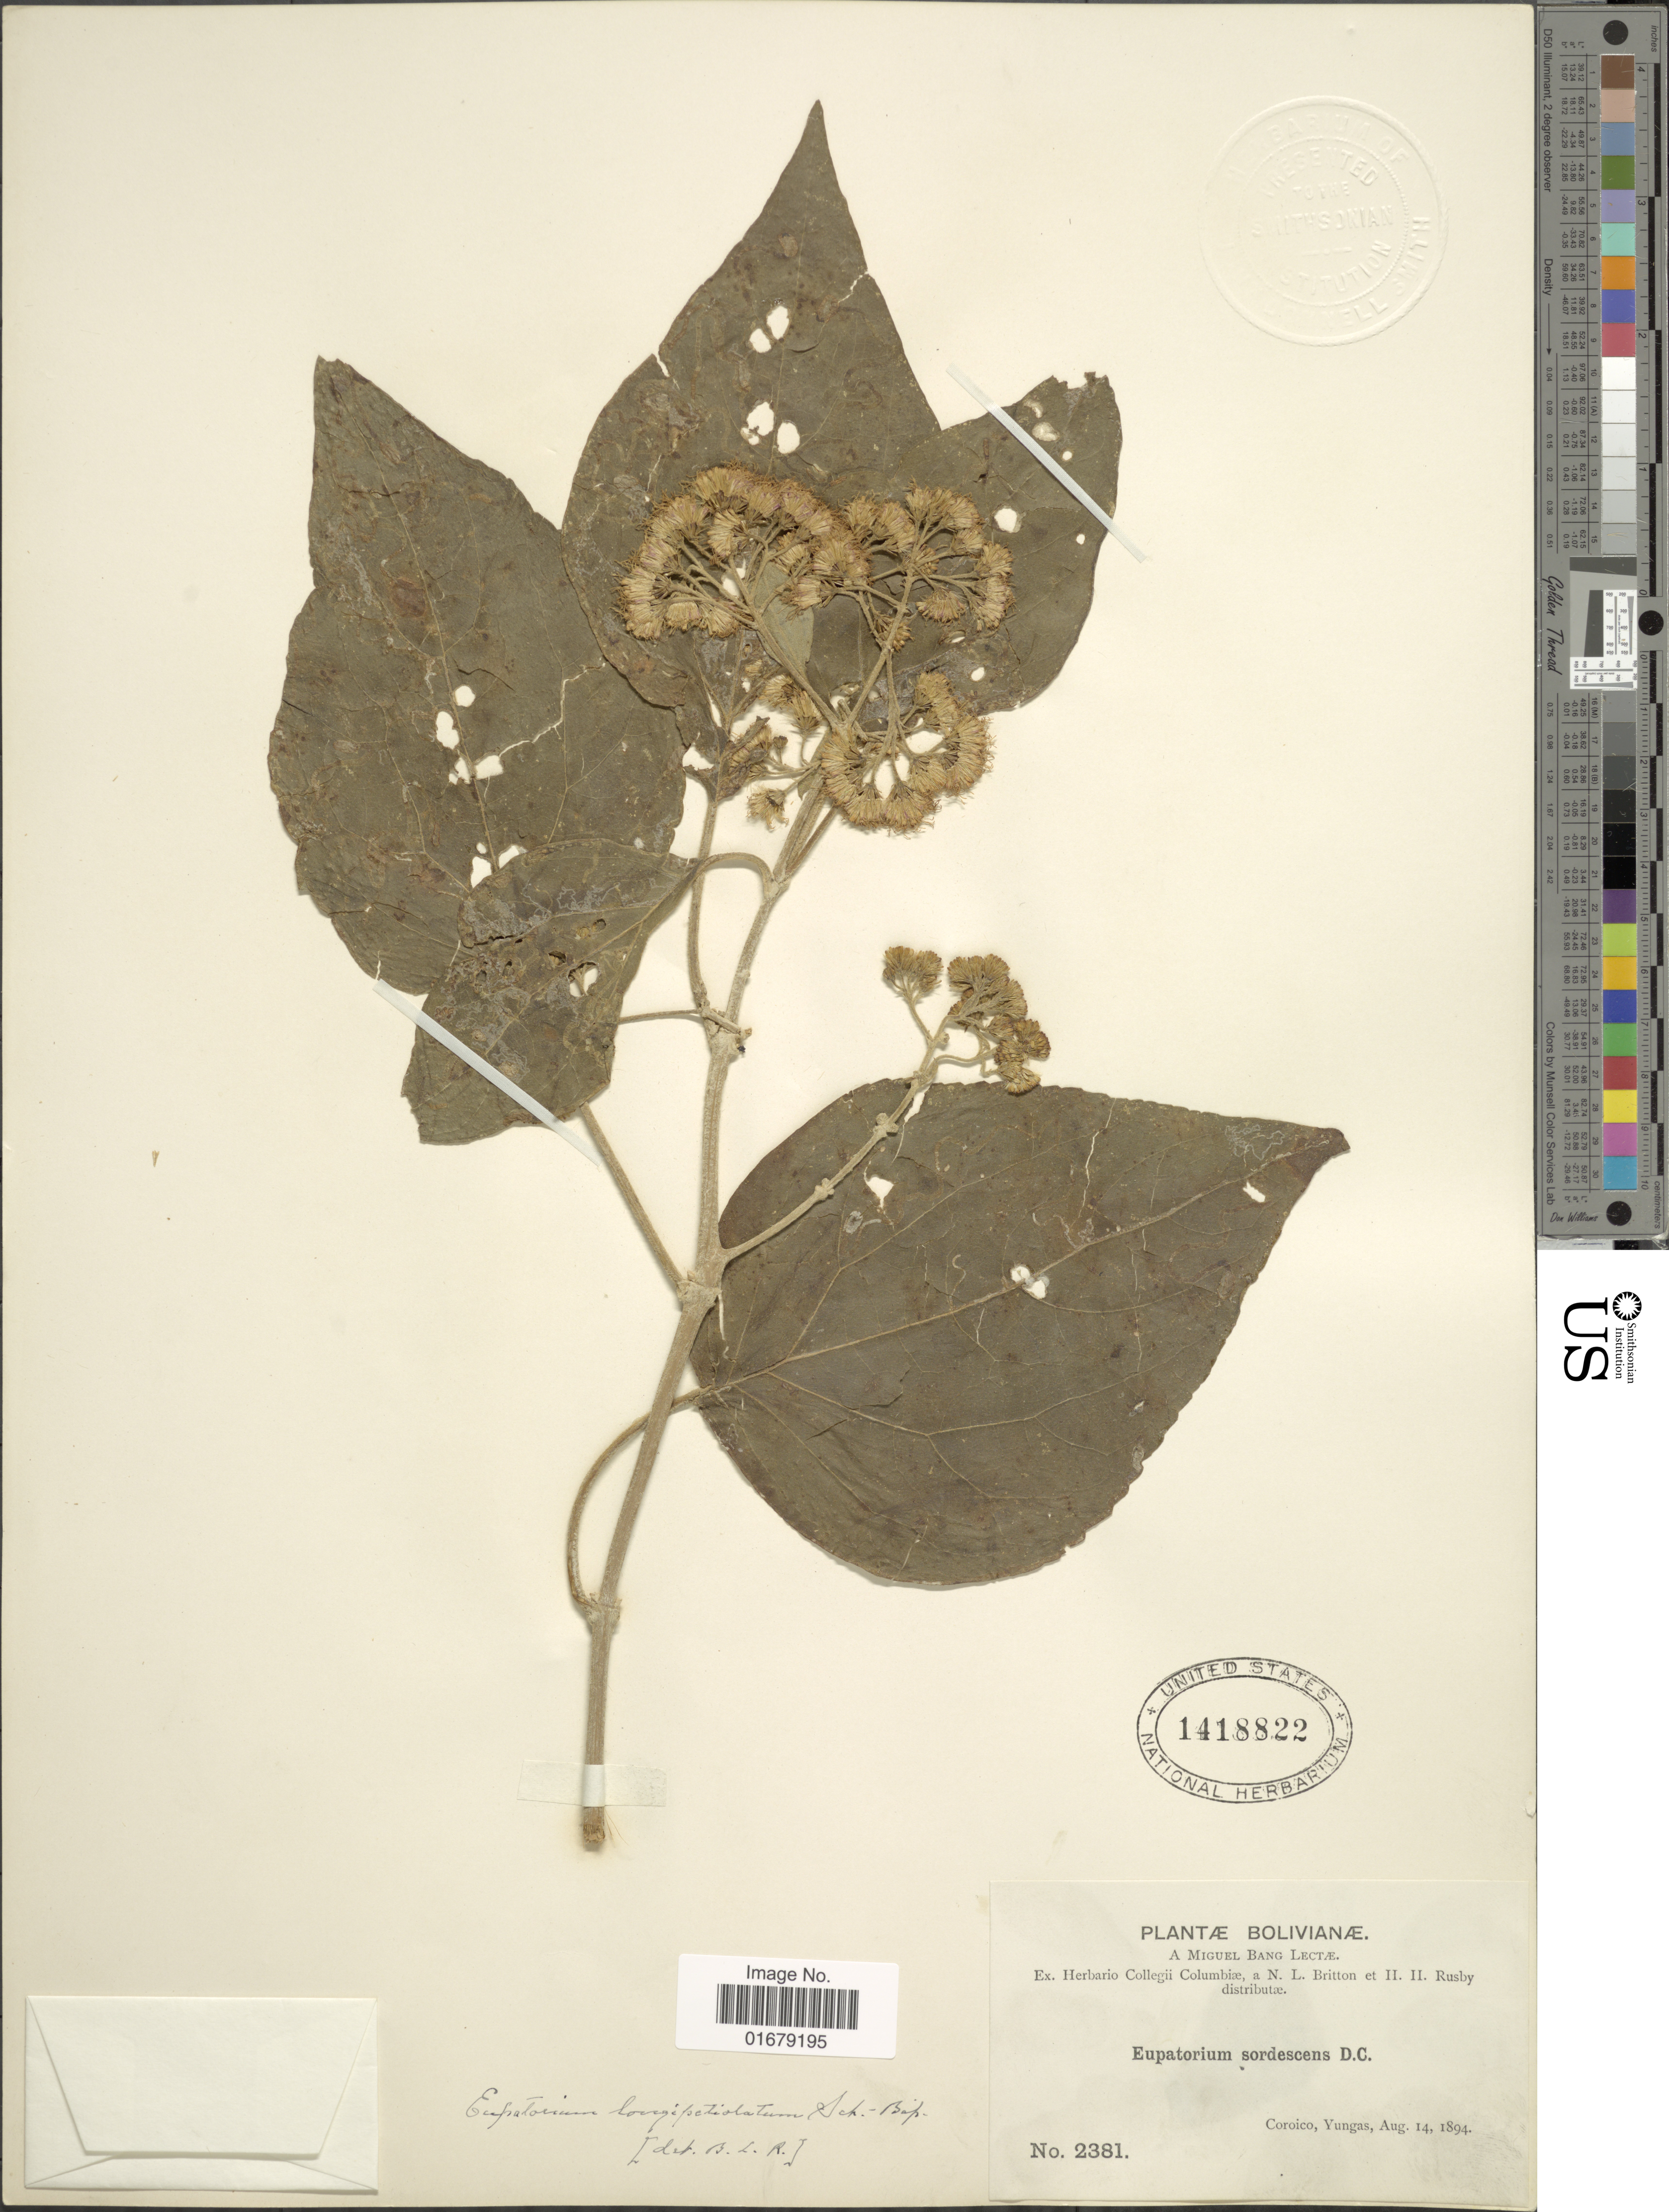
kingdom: Plantae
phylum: Tracheophyta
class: Magnoliopsida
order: Asterales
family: Asteraceae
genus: Kaunia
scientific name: Kaunia longipetiolata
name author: (Sch. Bip. ex Rusby) R.M. King & H. Rob.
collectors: M. Bang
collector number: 2381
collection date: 1894-08-14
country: Bolivia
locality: Bolivianae. Coroico, Yungas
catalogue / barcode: US 1418822